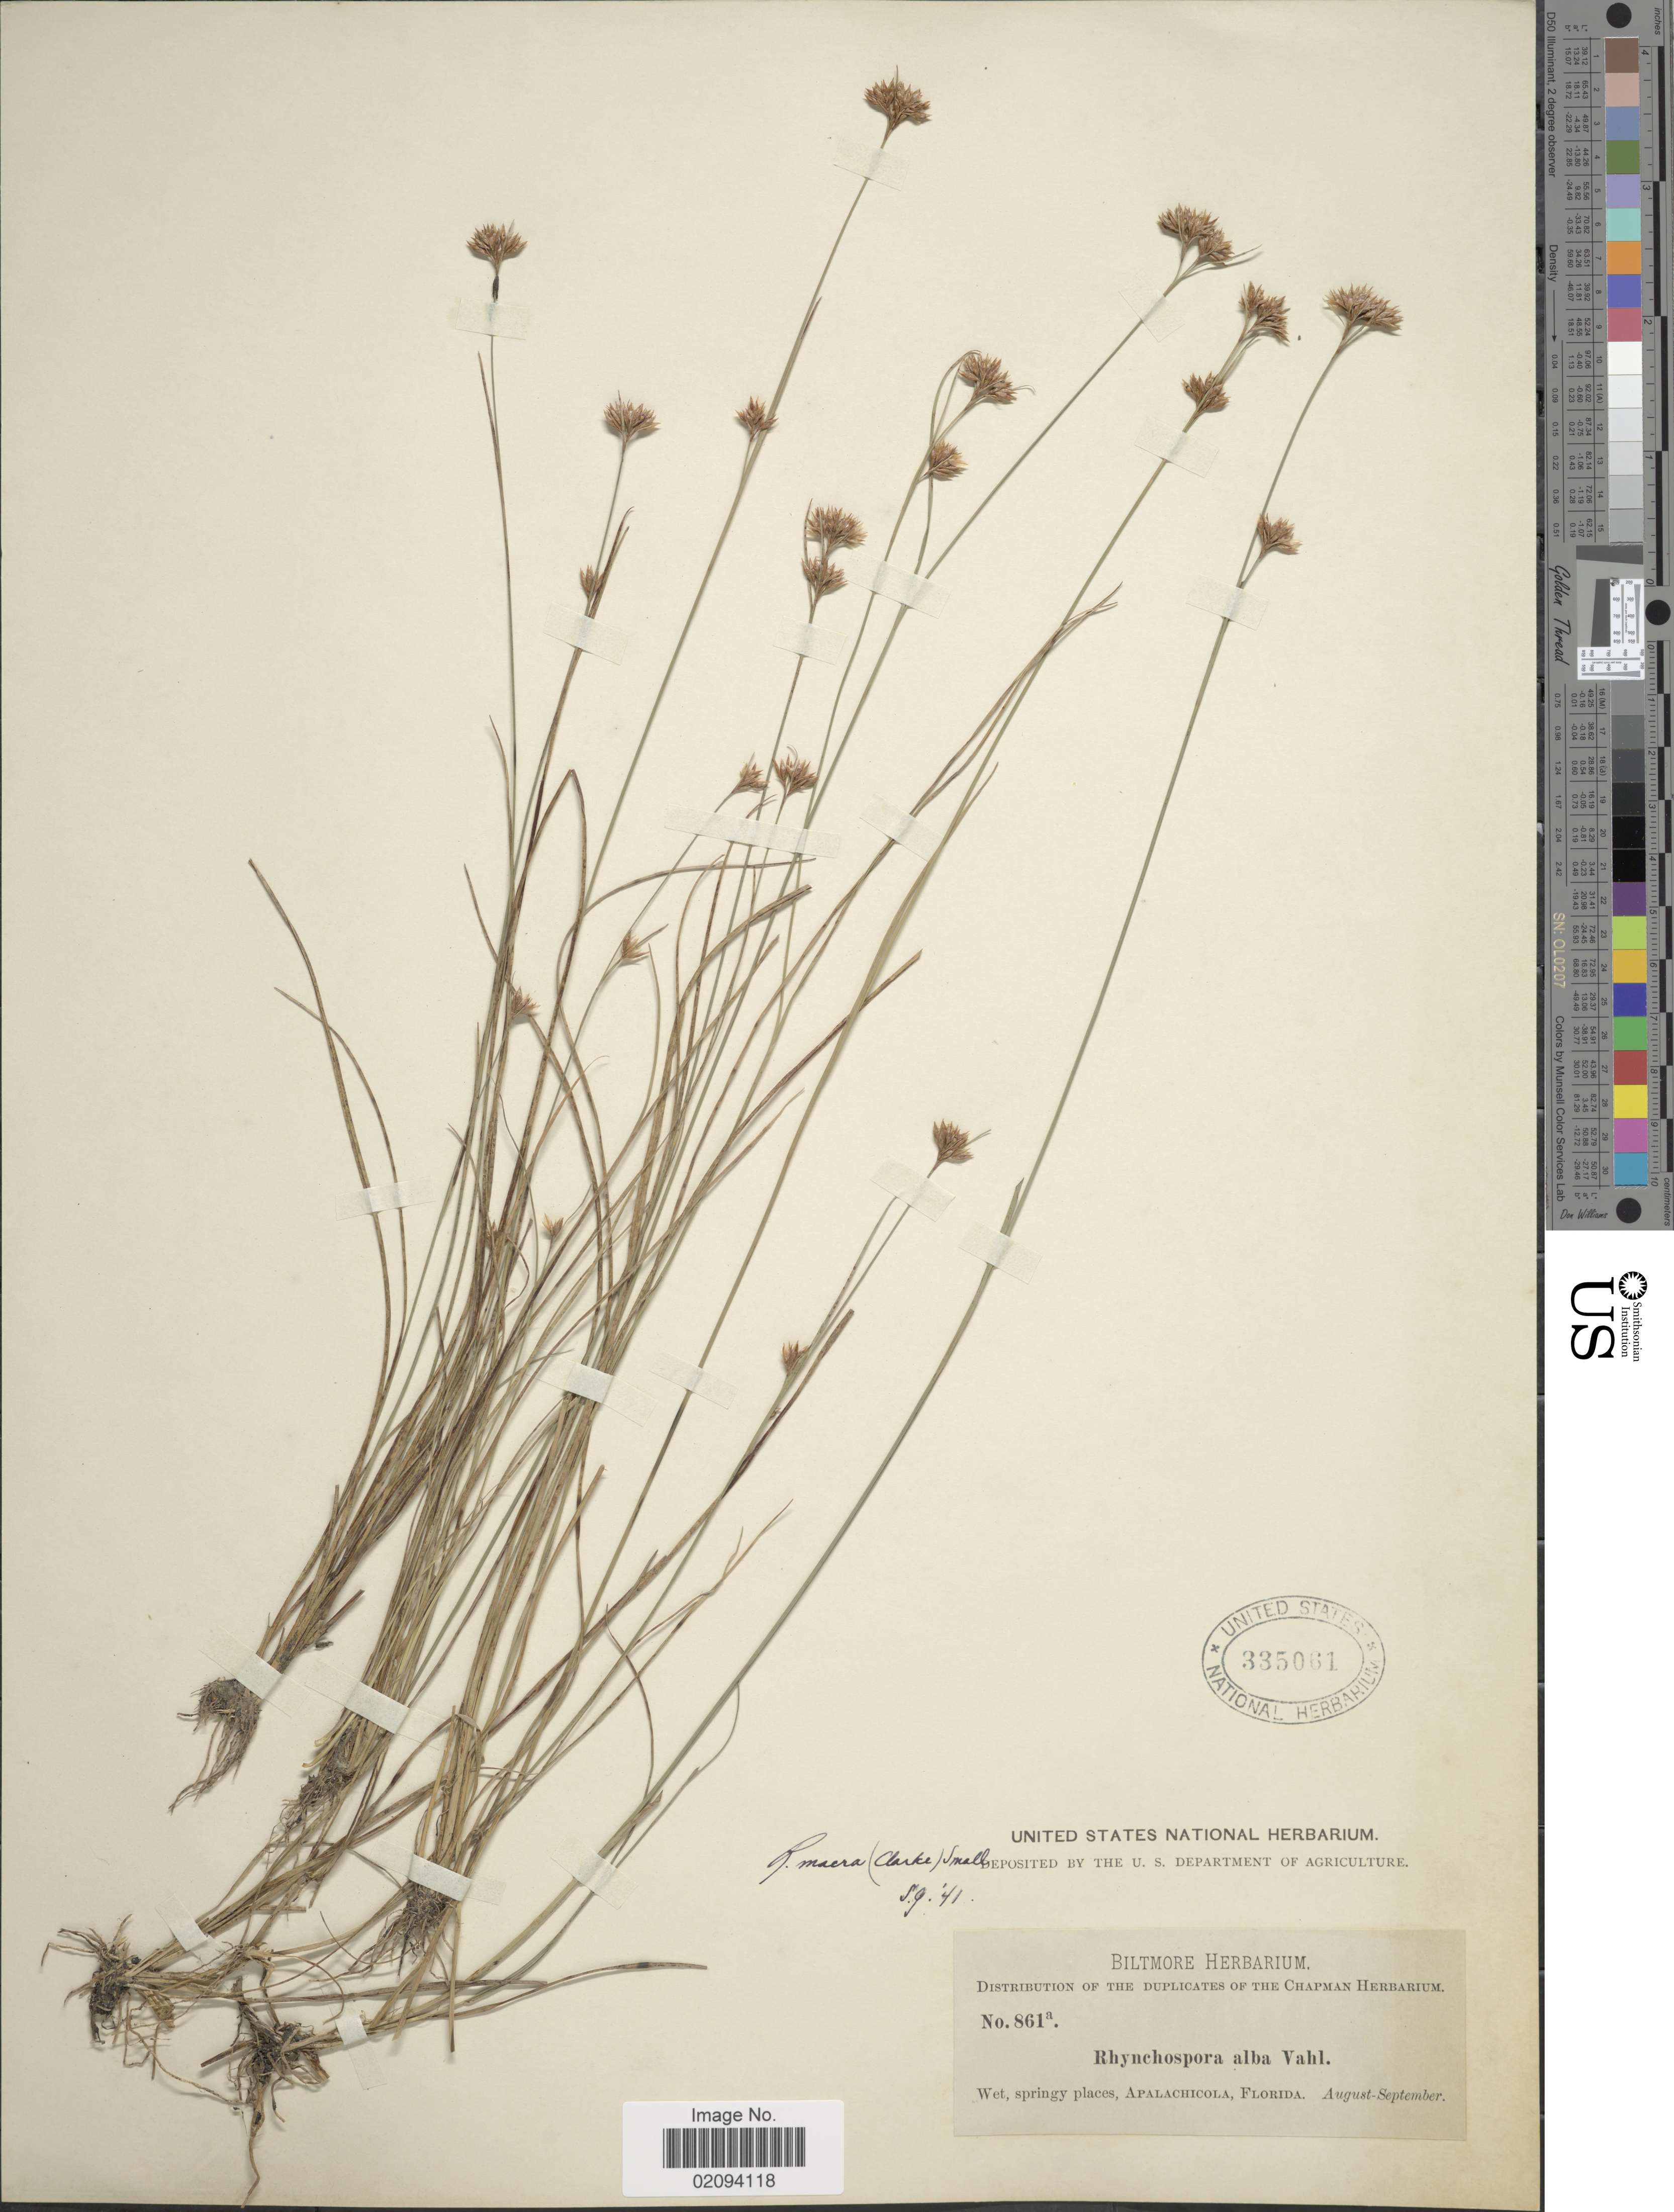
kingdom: Plantae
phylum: Tracheophyta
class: Liliopsida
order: Poales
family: Cyperaceae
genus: Rhynchospora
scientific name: Rhynchospora macra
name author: (C.B. Clarke ex Britton) Small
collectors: ex herb. Biltmore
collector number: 861a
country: United States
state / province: Florida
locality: Wet, springy places, Apalachicola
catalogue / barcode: US 335061